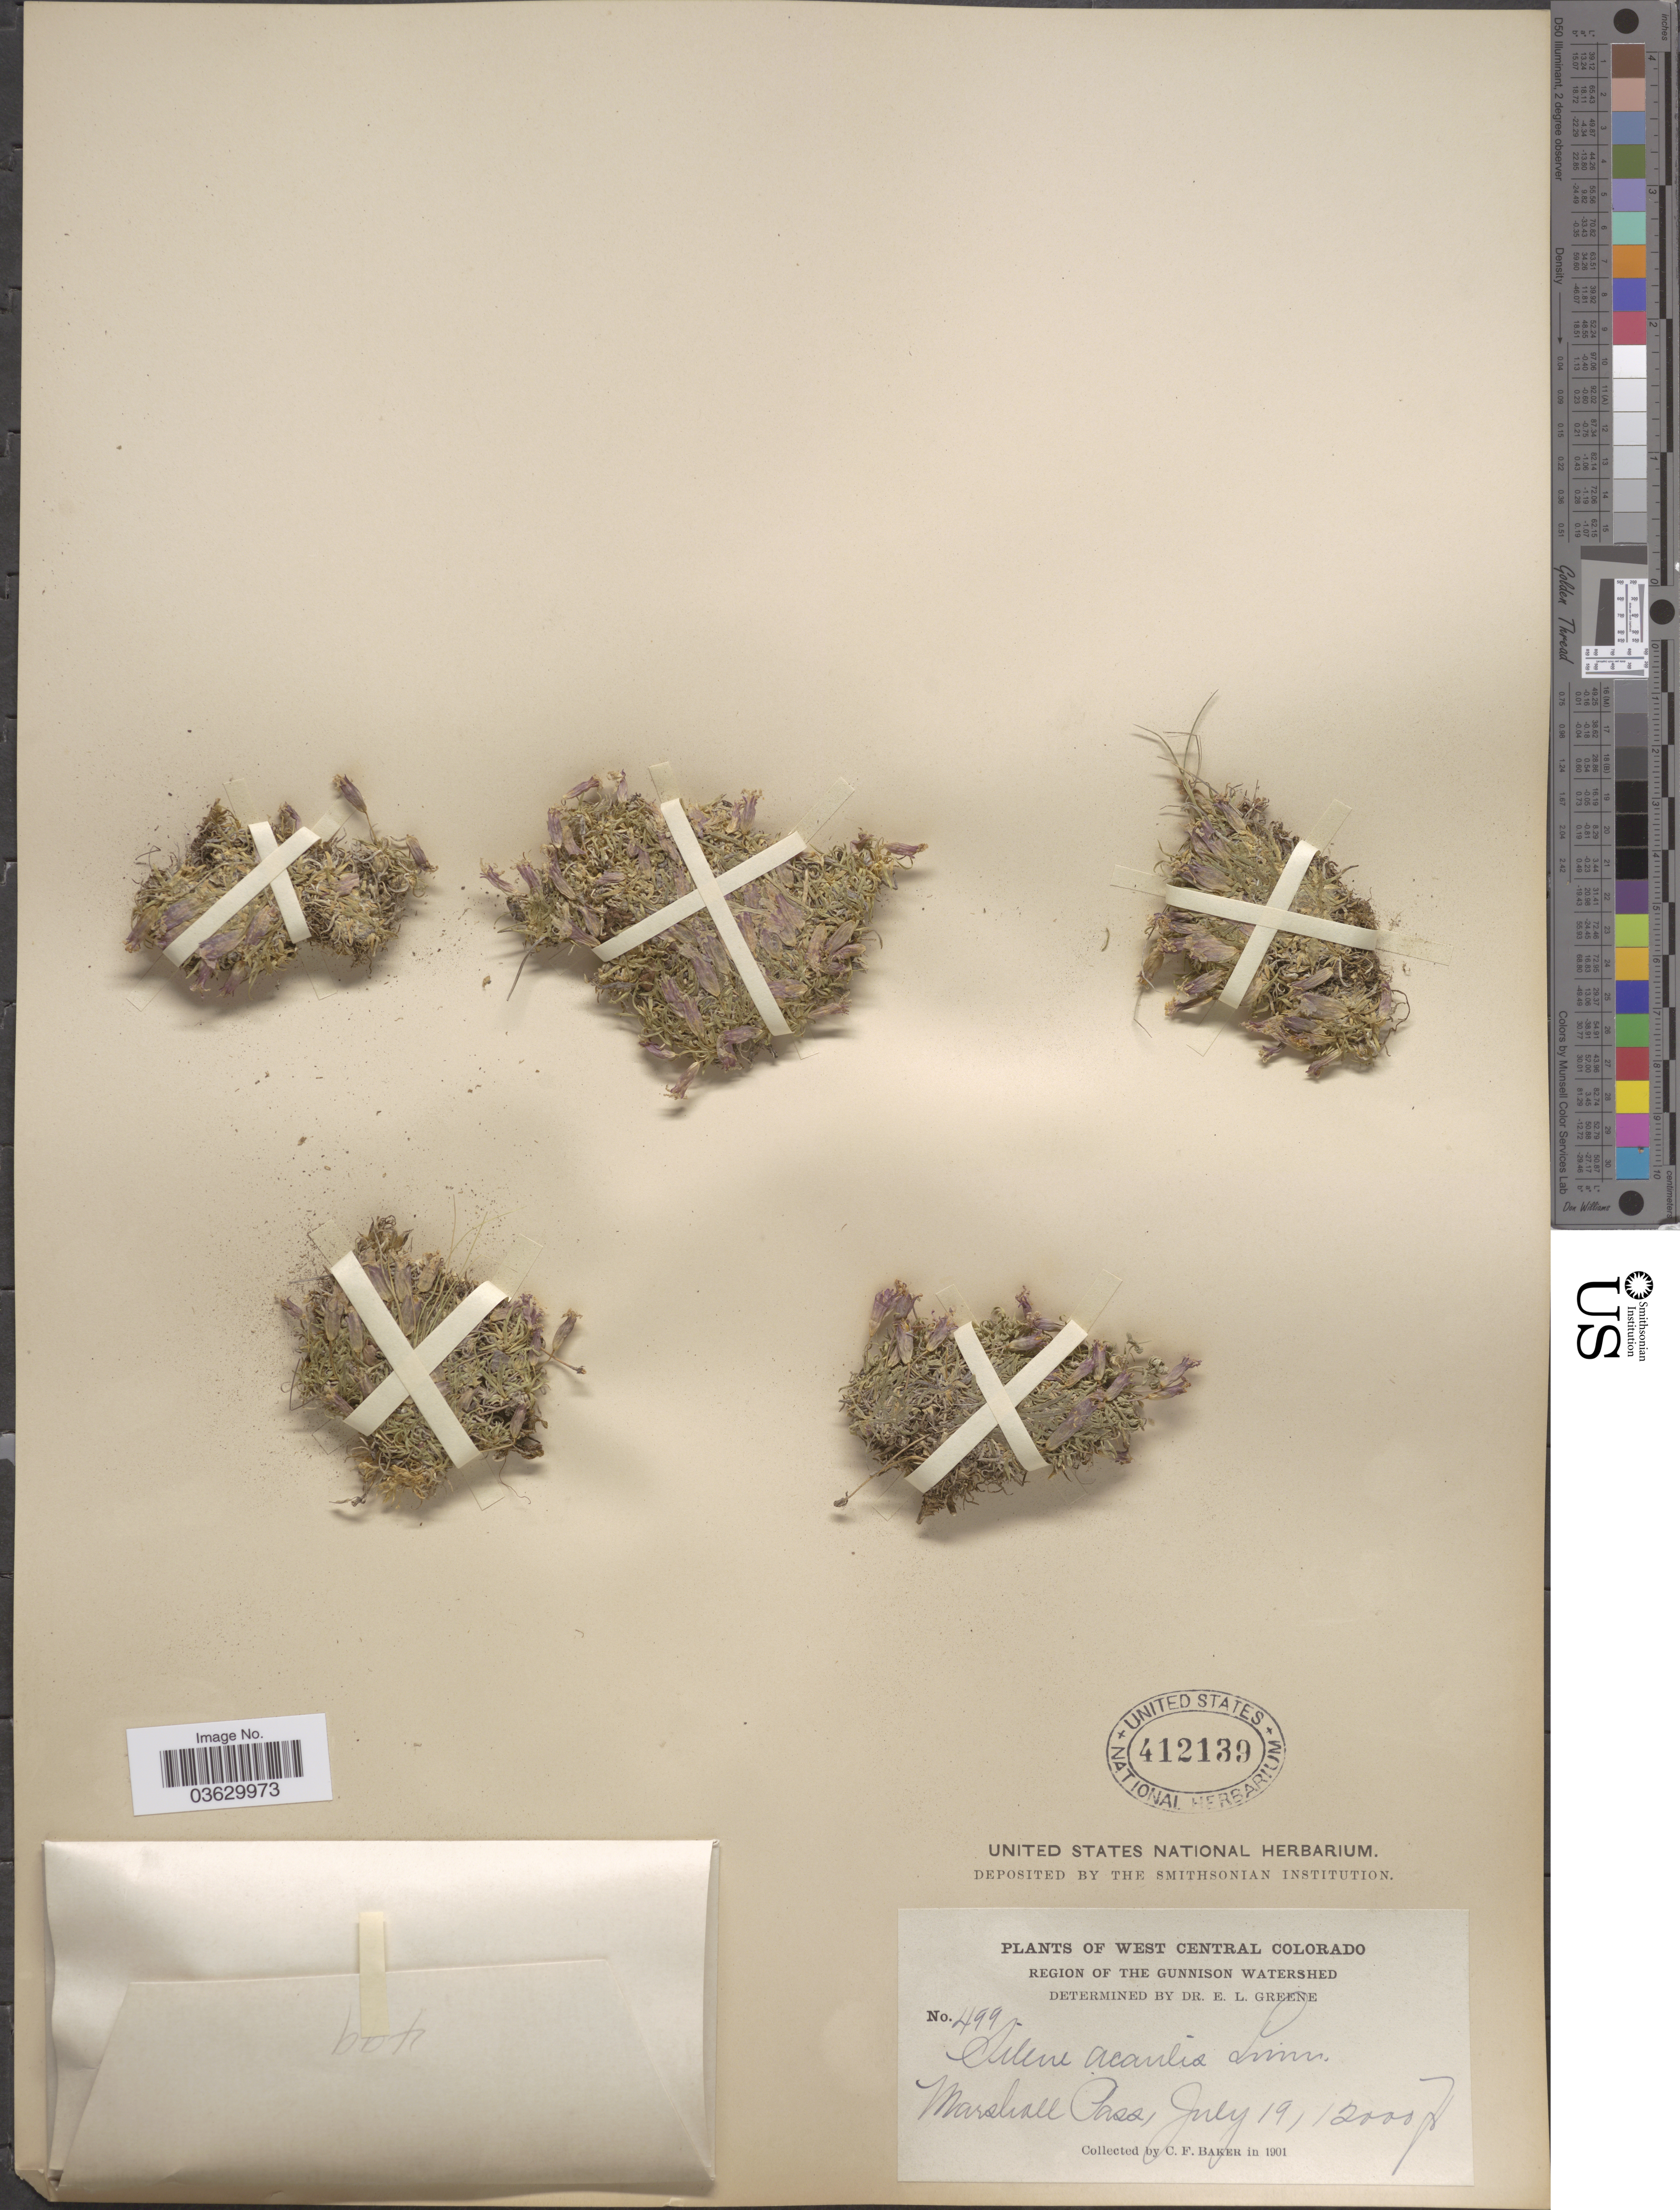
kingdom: Plantae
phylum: Tracheophyta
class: Magnoliopsida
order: Caryophyllales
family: Caryophyllaceae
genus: Silene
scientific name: Silene acaulis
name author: (L.) Jacq.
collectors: C. F. Baker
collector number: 499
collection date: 1901-07-19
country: United States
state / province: Colorado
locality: West Central Colorado. Region of The Gunnison Watershed. Marshall Pass.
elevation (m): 3658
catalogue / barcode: US 412139